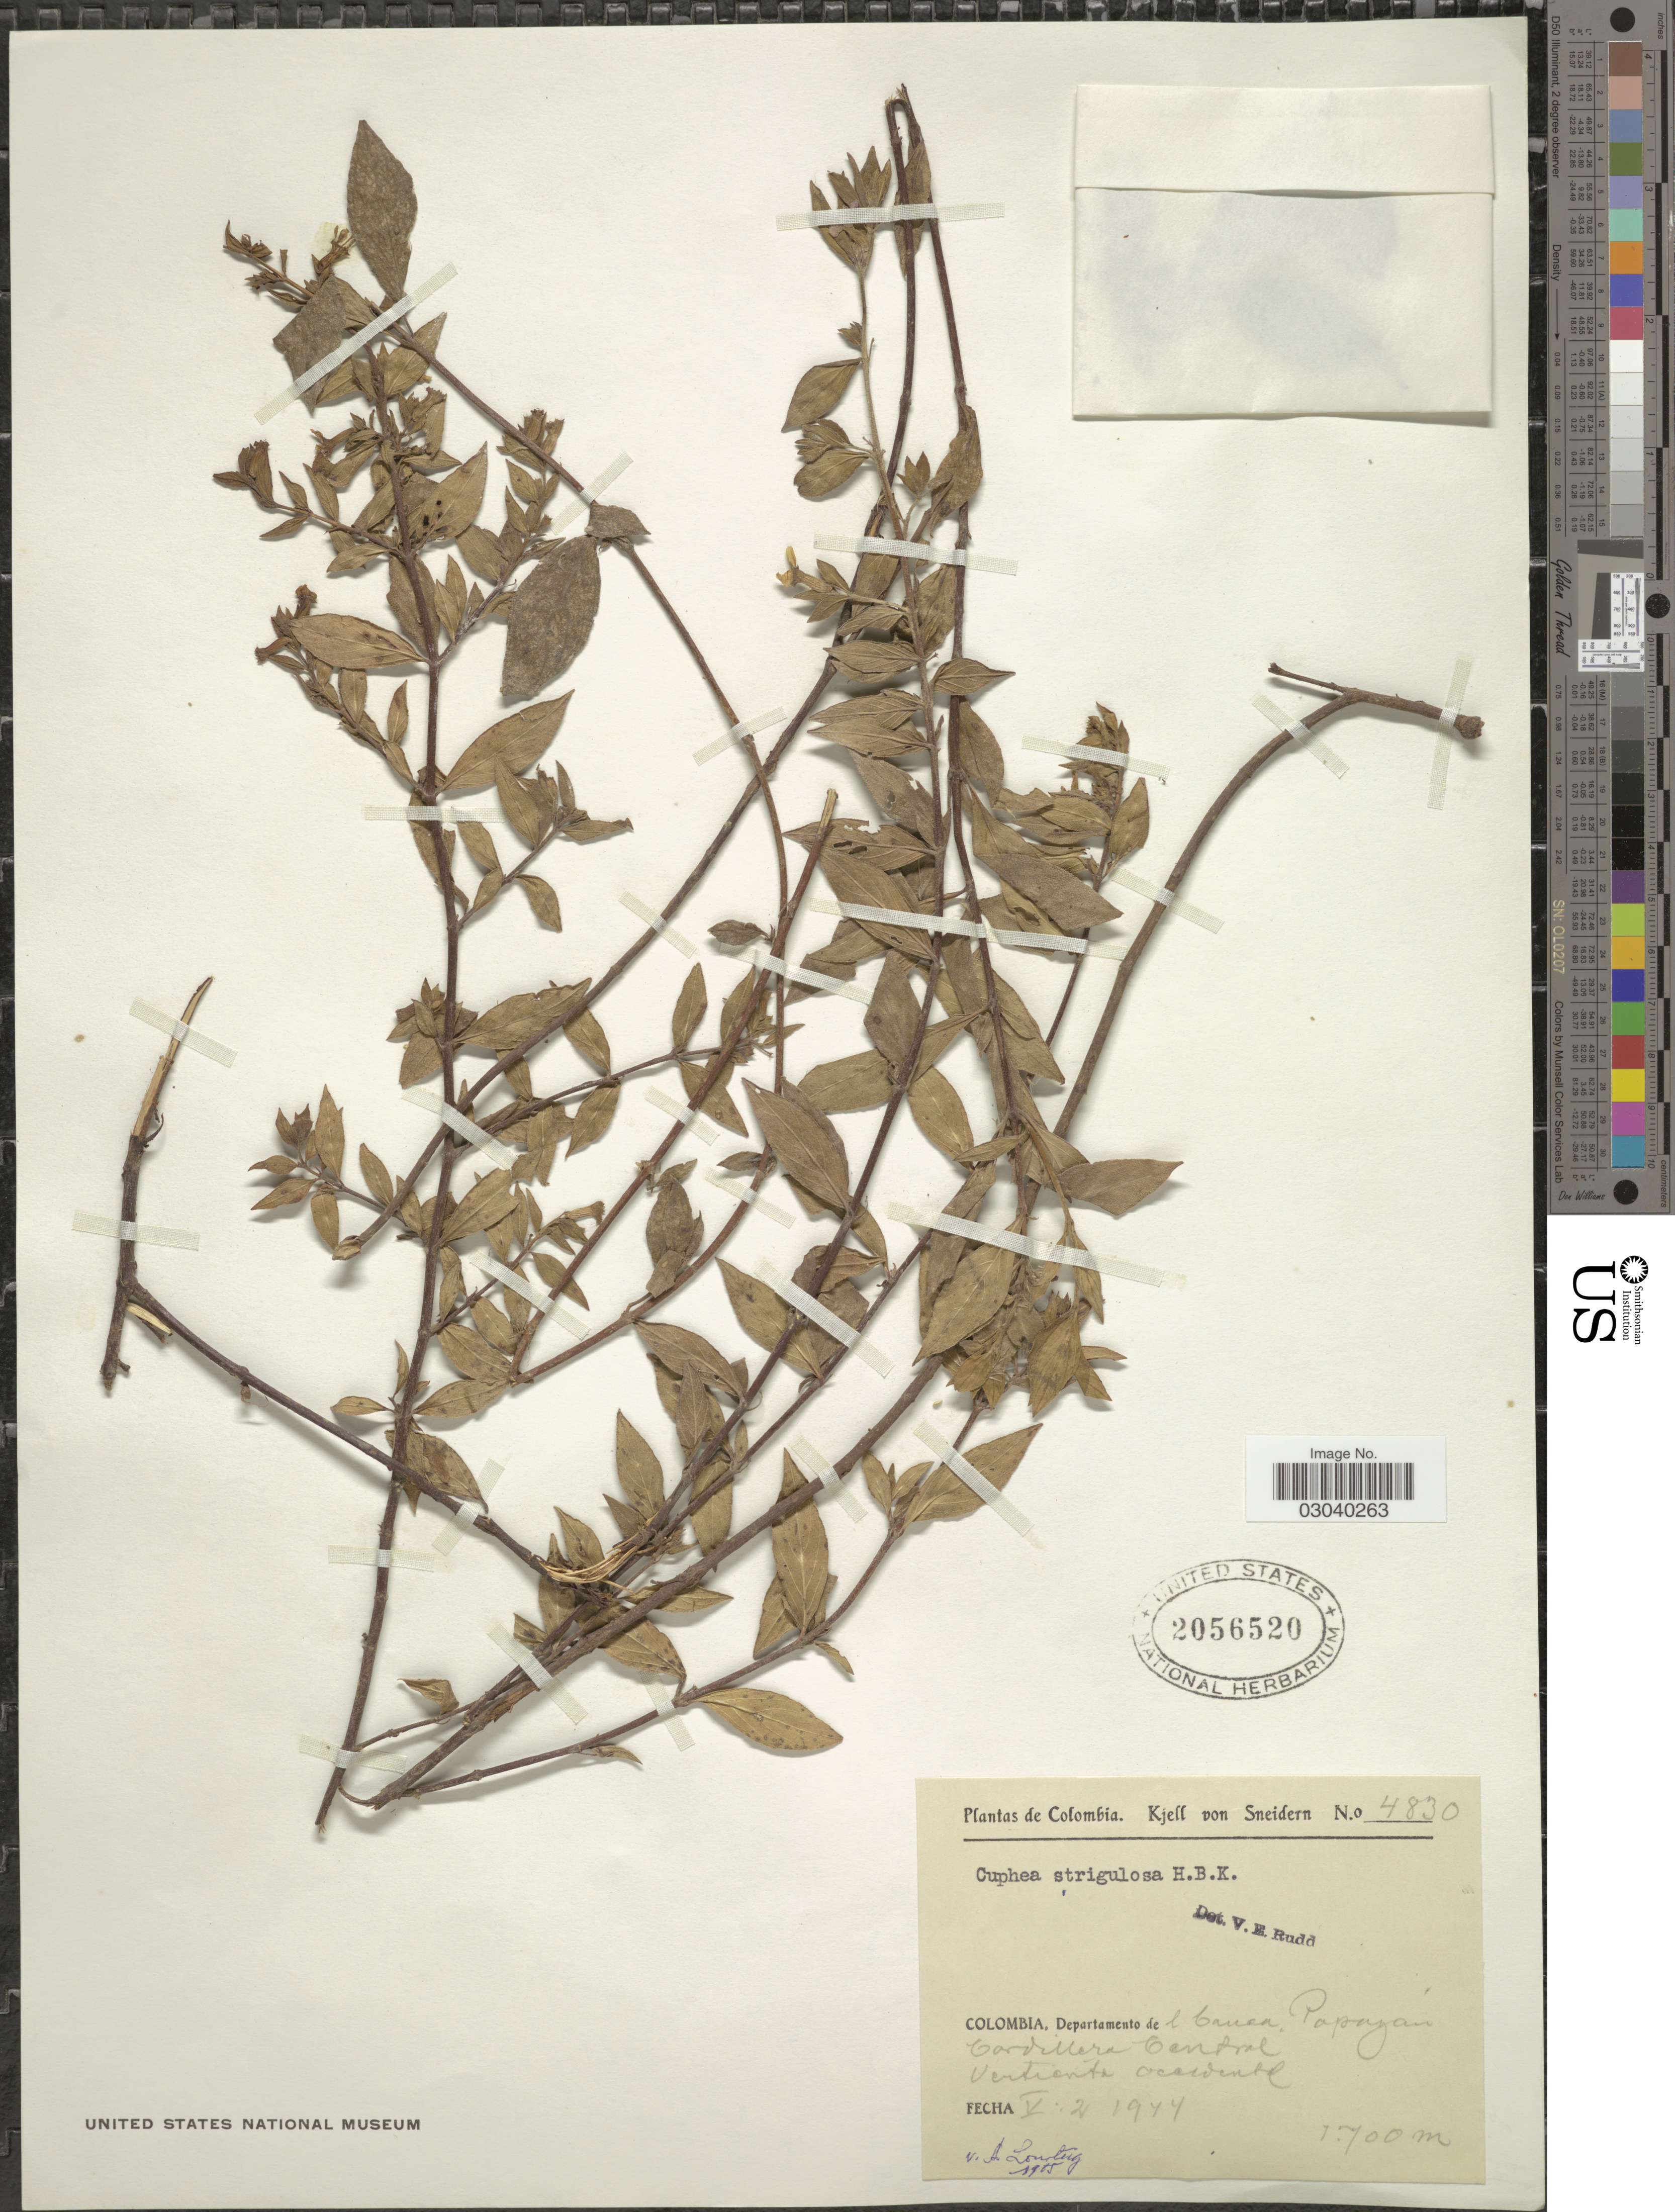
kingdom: Plantae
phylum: Tracheophyta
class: Magnoliopsida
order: Myrtales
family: Lythraceae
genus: Cuphea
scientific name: Cuphea strigulosa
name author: Kunth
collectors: K. von Sneidern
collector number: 4830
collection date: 1944-05-02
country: Colombia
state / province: Cauca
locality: Departamento de Cauca, Popayán, Cordillera Central, Vertiente Occidental.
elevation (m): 1700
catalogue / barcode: US 2056520